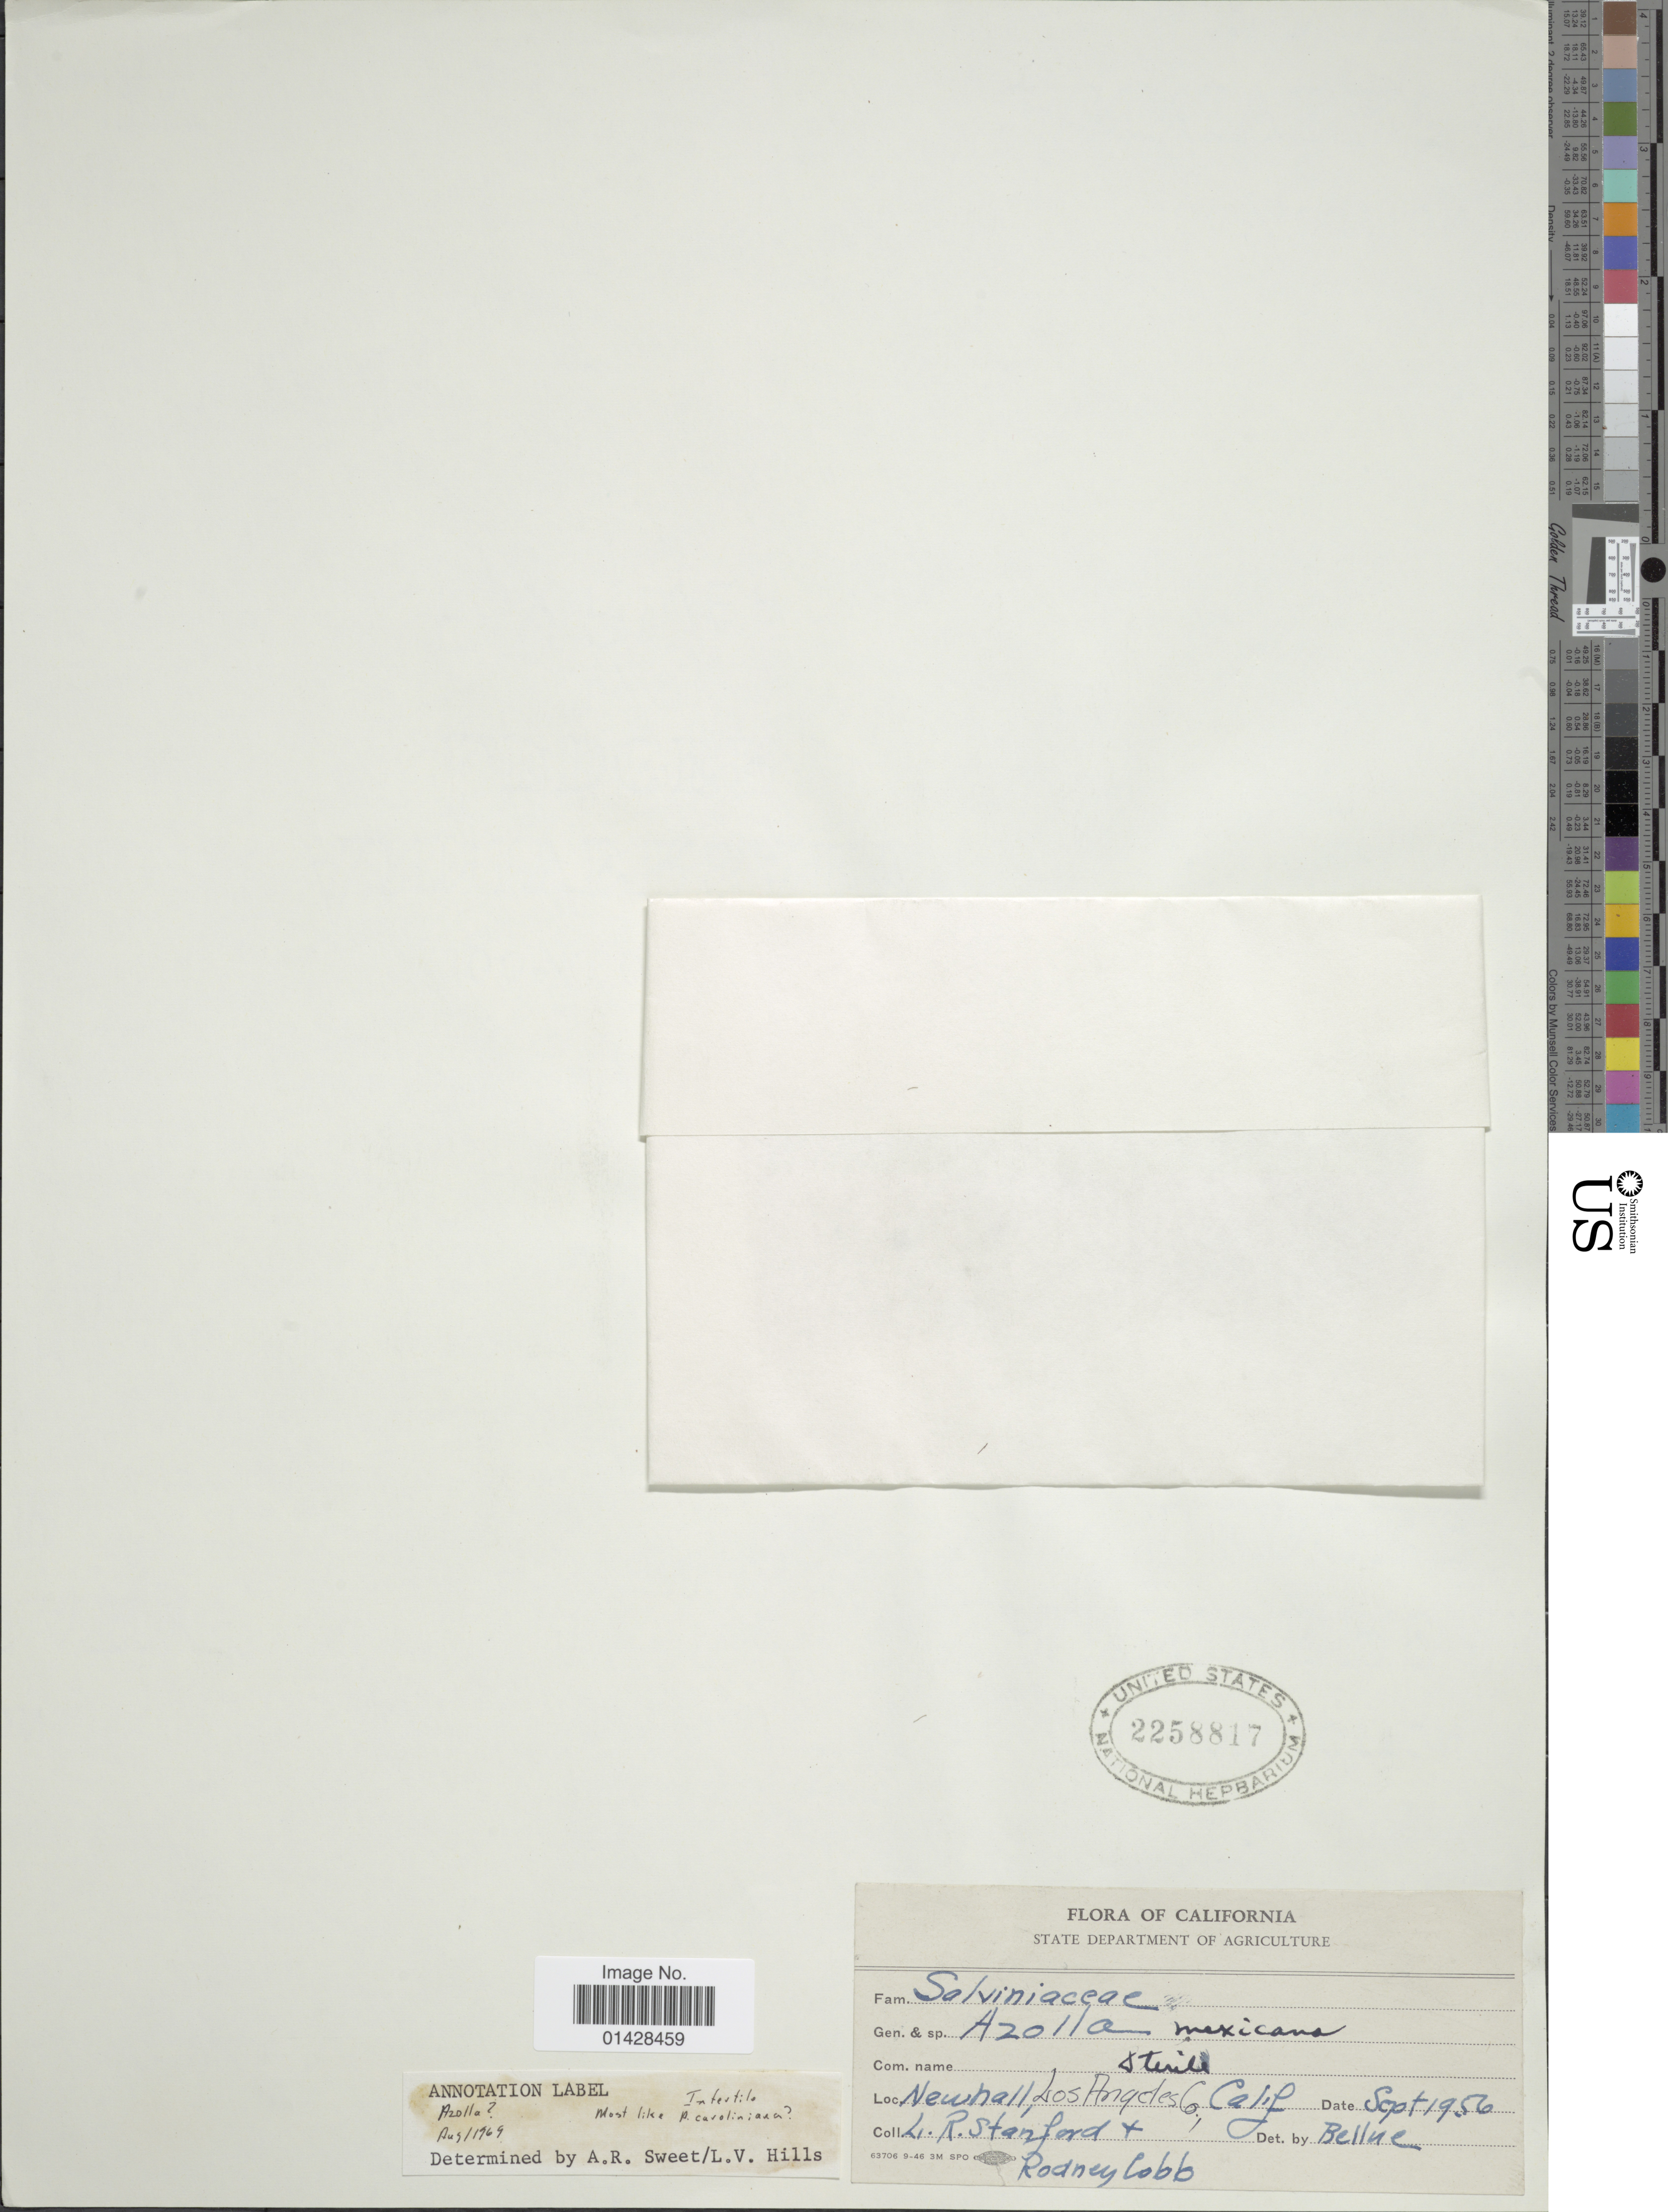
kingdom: Plantae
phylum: Tracheophyta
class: Polypodiopsida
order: Salviniales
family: Salviniaceae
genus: Azolla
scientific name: Azolla mexicana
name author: C. Presl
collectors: L. R. Stanford & R. Cobb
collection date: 1956-09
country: United States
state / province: California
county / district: Los Angeles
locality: New hall, Los Angeles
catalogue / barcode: US 2258817